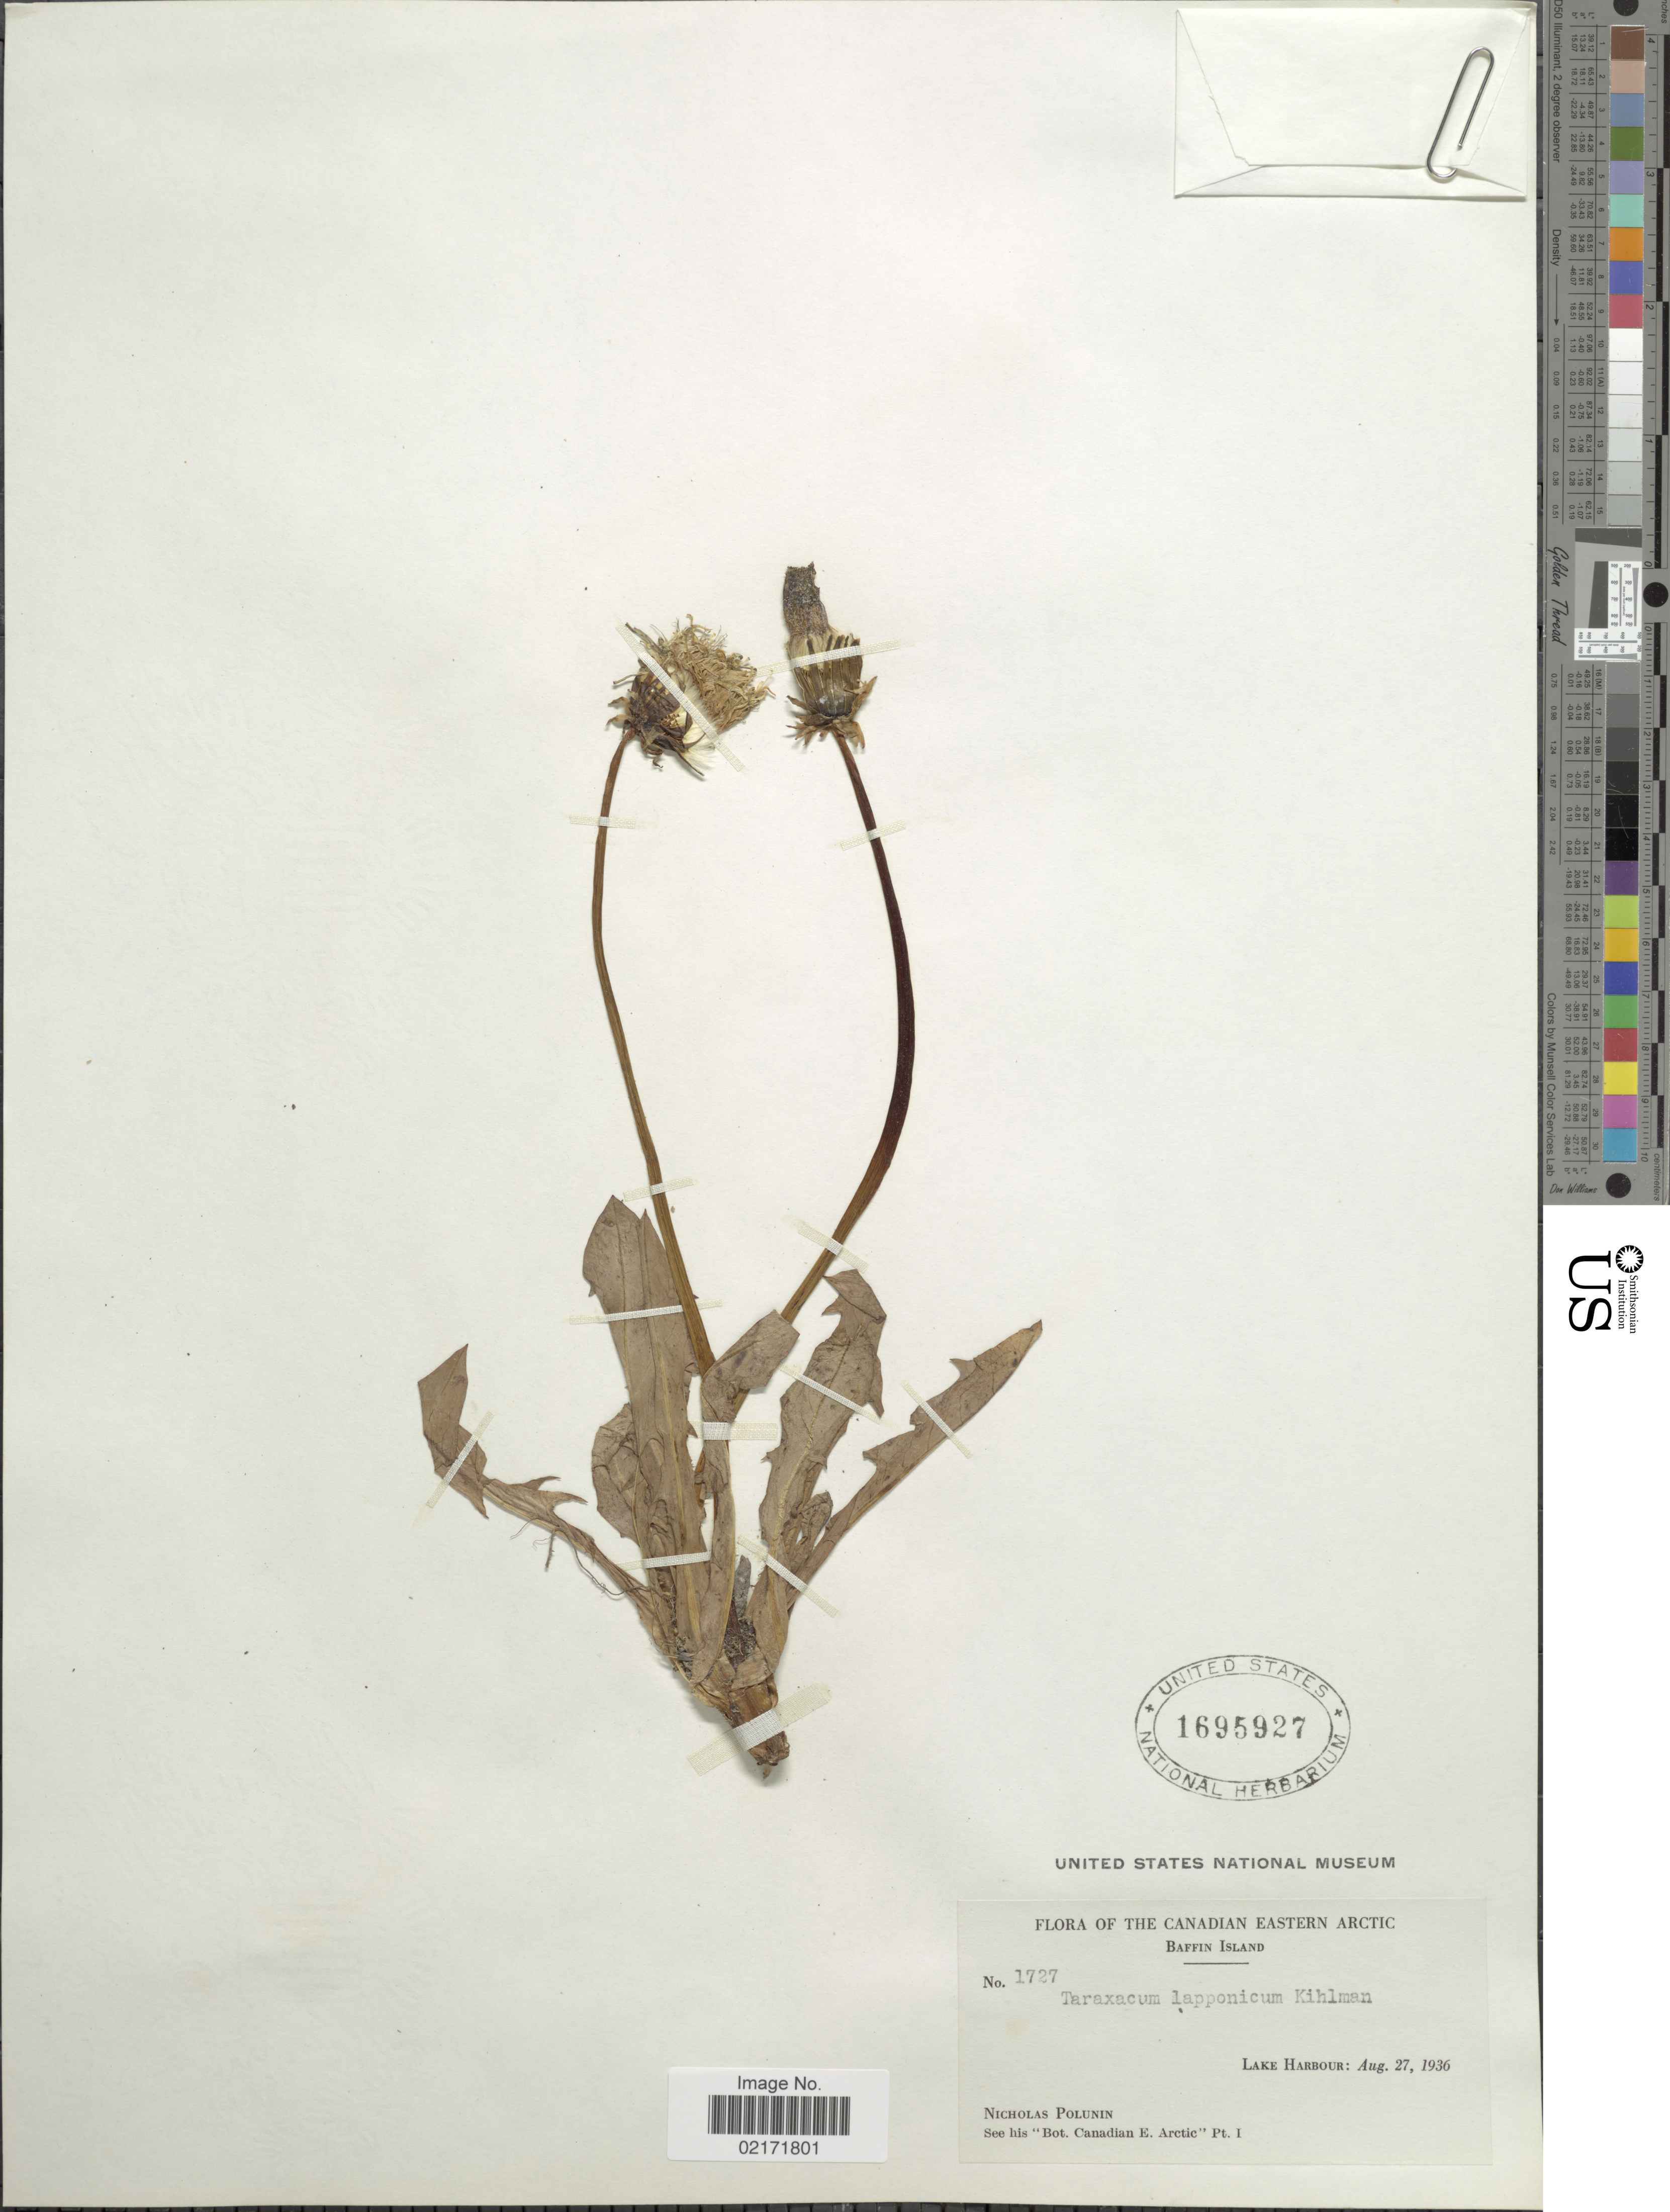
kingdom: Plantae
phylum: Tracheophyta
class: Magnoliopsida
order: Asterales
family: Asteraceae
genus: Taraxacum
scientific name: Taraxacum croceum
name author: Dahlst.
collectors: N. V. Polunin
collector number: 1727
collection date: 1936-08-27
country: Canada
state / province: Nunavut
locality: Canadian Eastern Arctic, Baffin Island, Lake Harbour,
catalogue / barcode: US 1695927